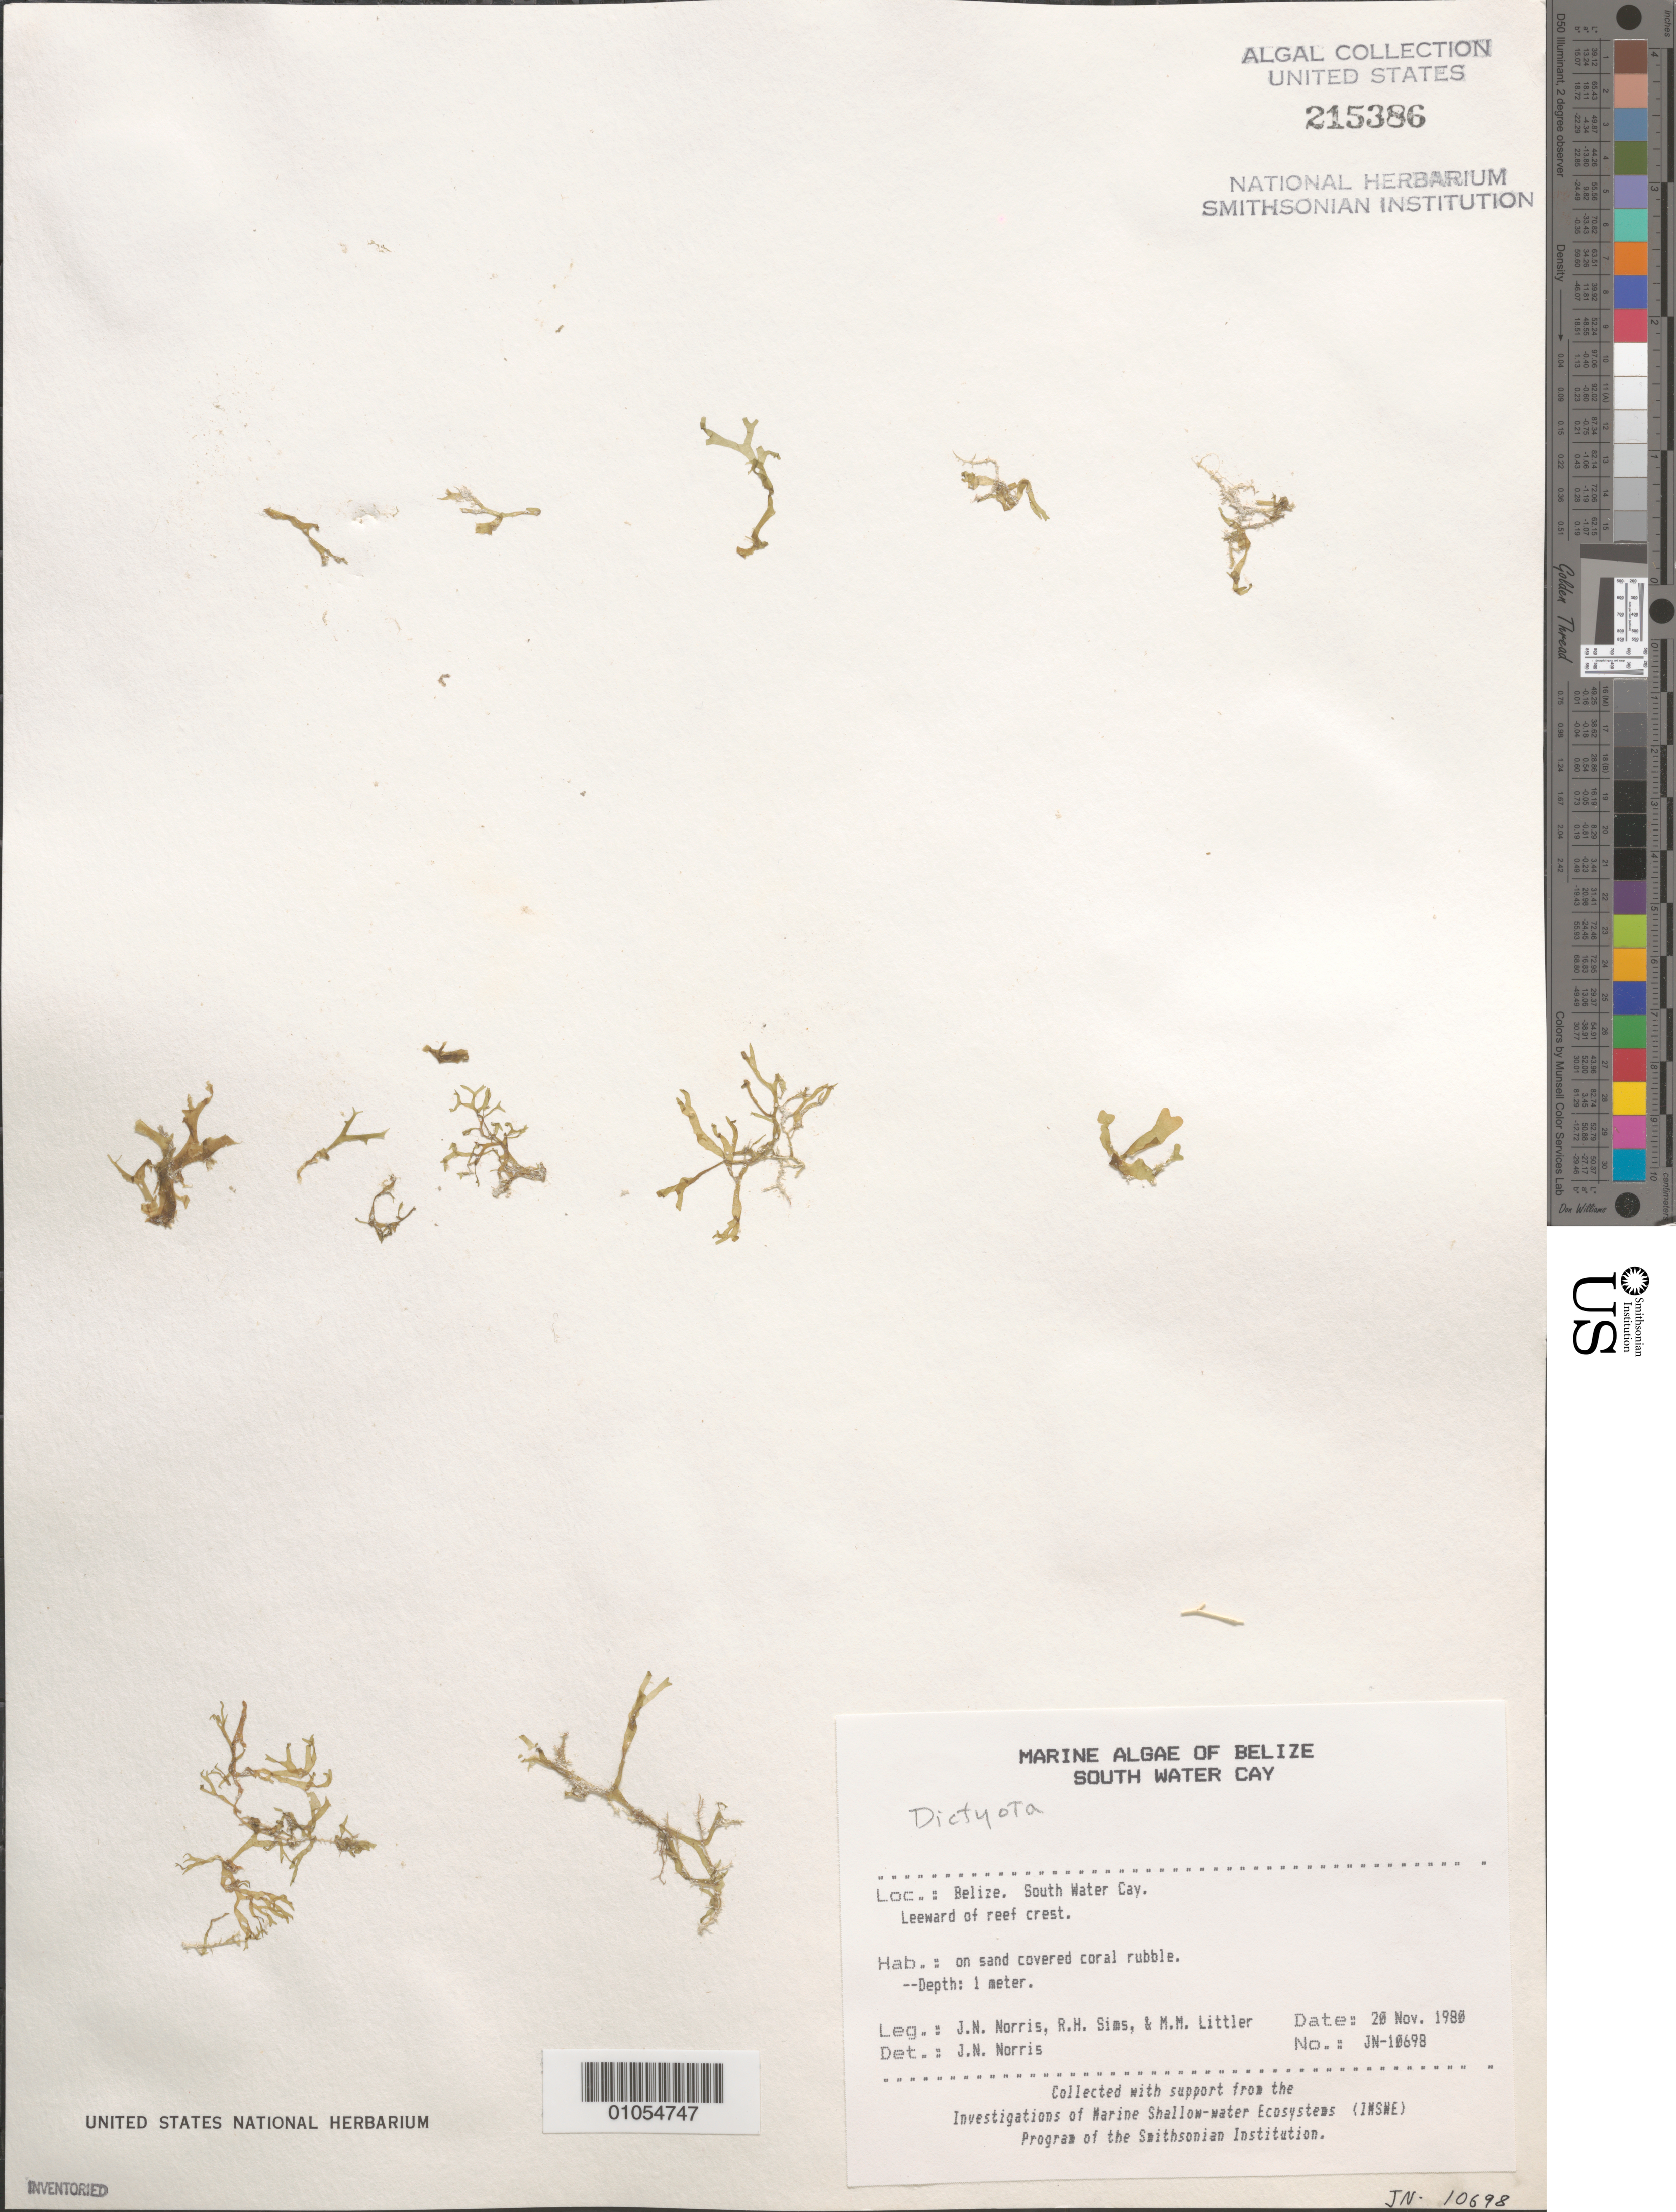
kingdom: Chromista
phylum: Ochrophyta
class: Phaeophyceae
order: Dictyotales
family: Dictyotaceae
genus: Dictyota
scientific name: Dictyota sp.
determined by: Norris, James N.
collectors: J. N. Norris, R. H. Sims & M. M. Littler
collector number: JN-10698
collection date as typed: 20 Nov 1980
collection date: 1980-11-20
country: Belize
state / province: Stann Creek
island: South Water Cay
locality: Leeward of reef crest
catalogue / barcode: US 215386